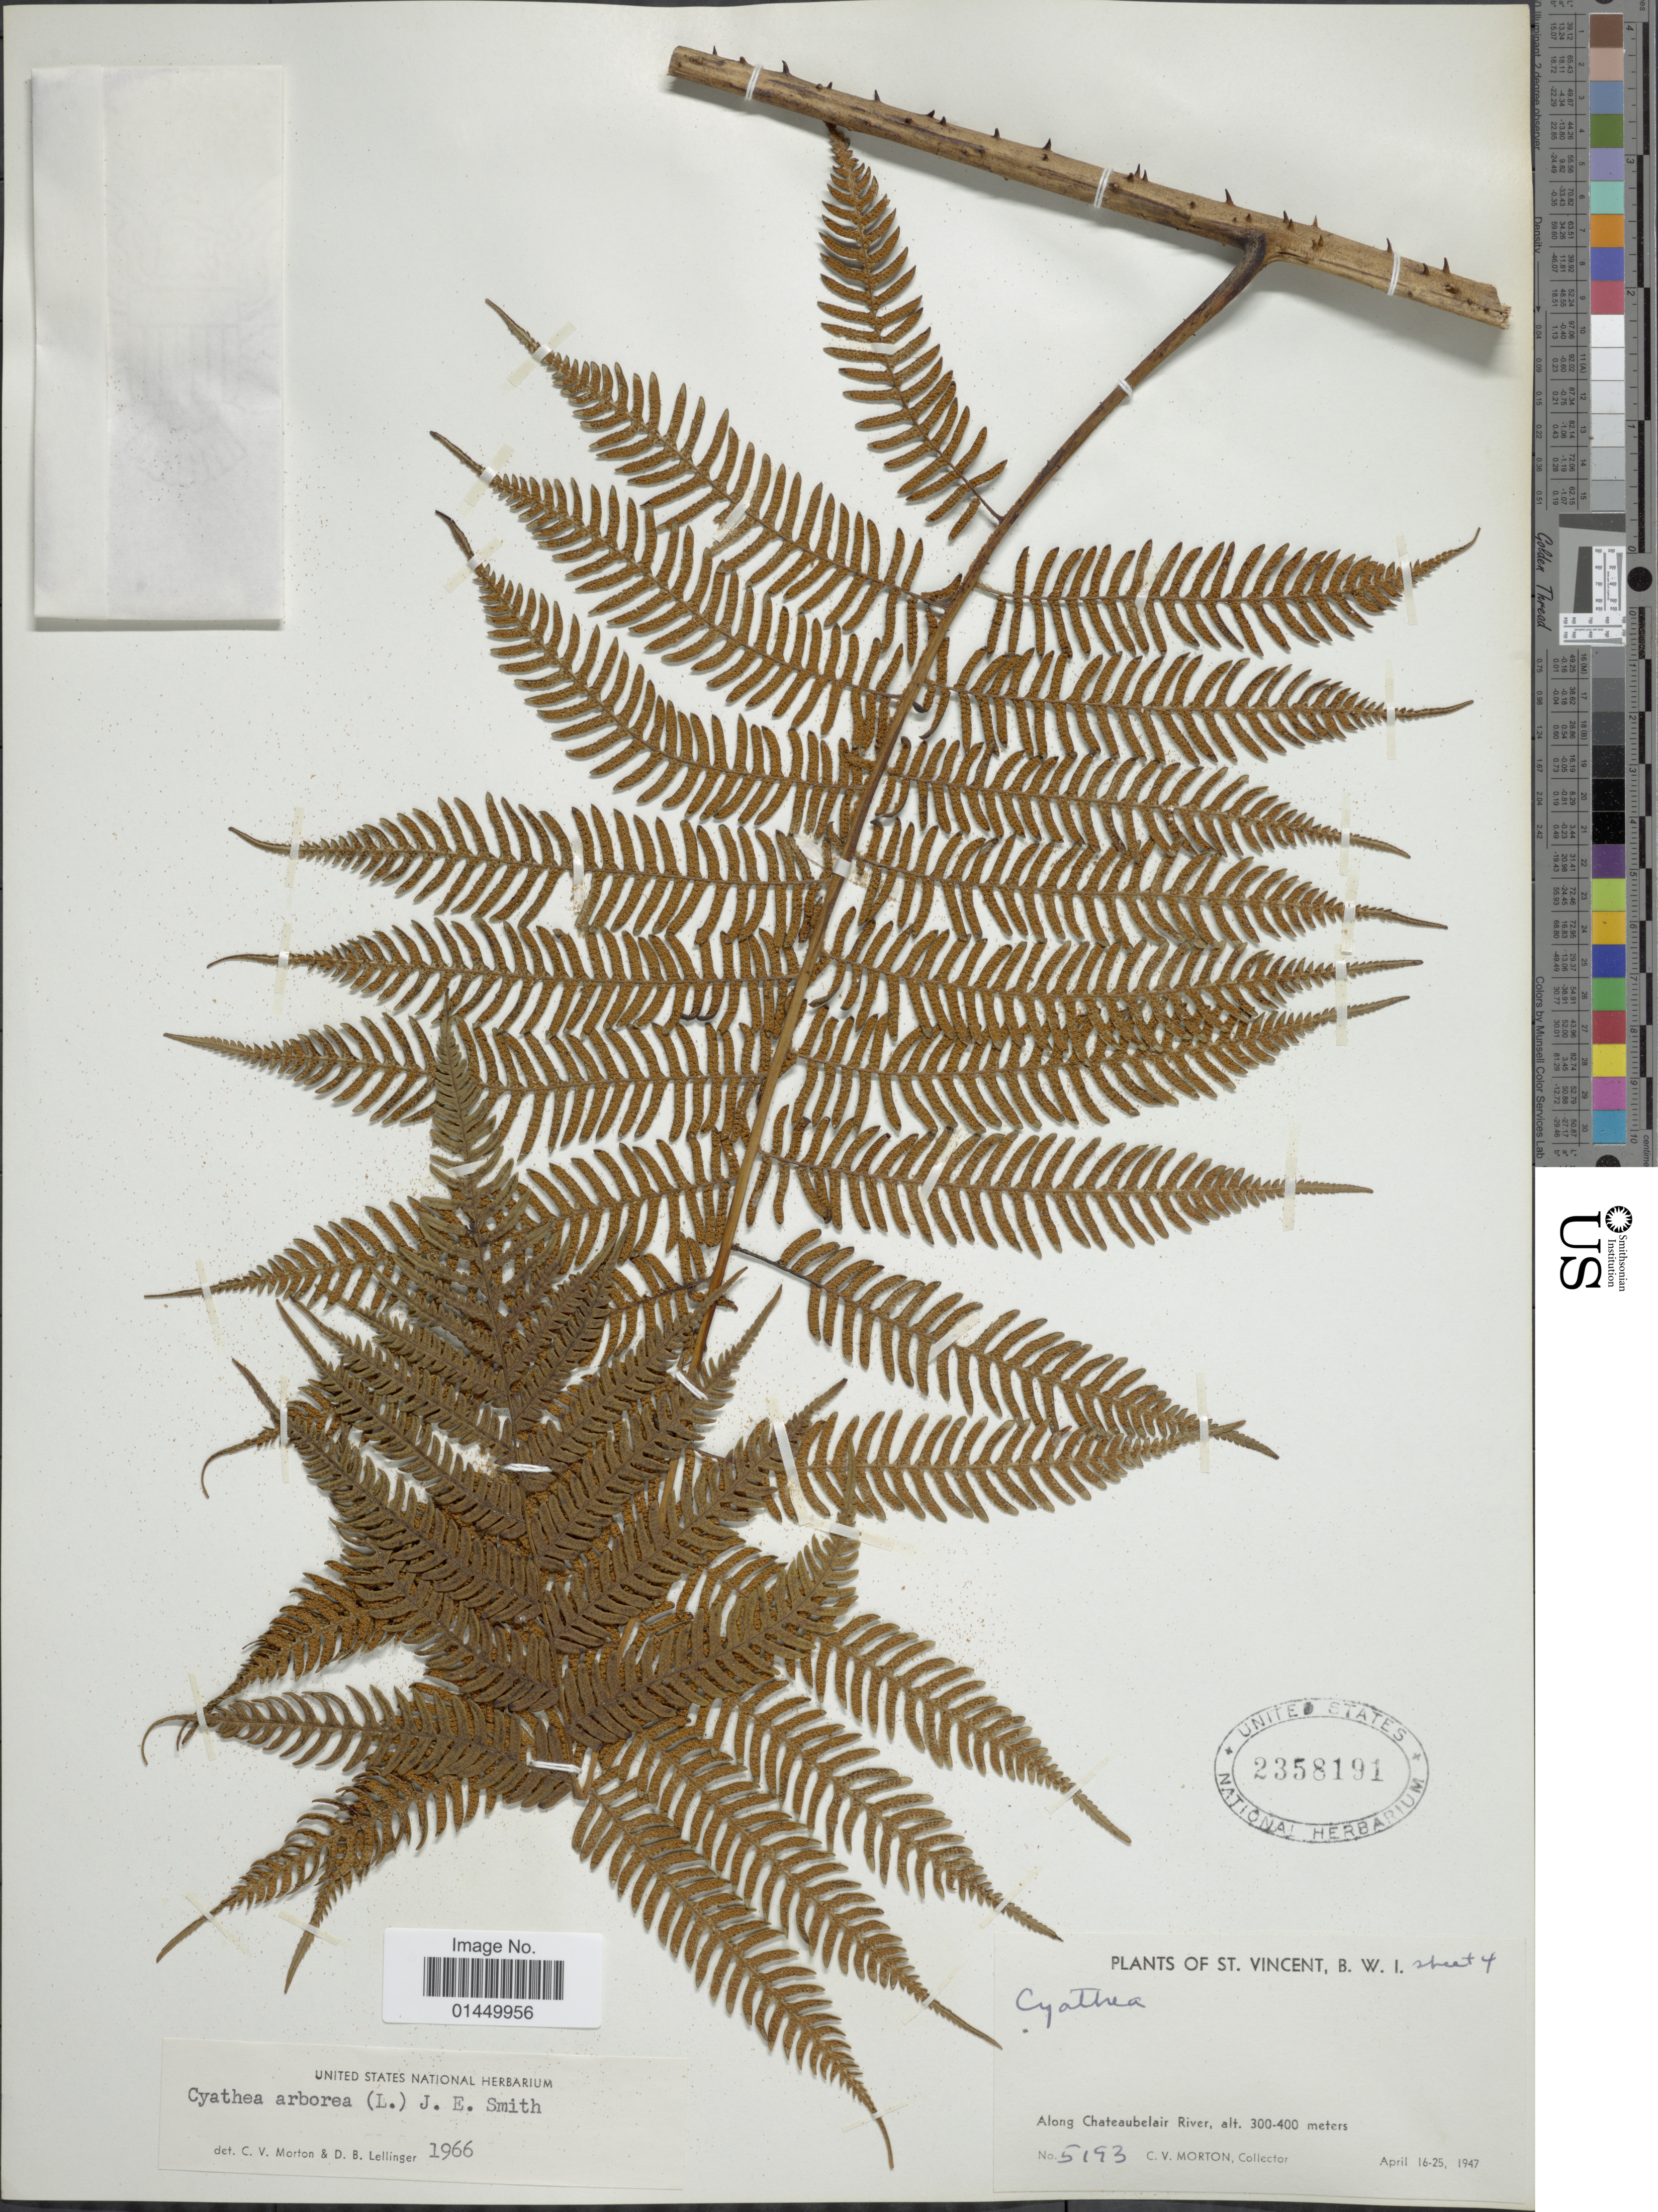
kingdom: Plantae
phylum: Tracheophyta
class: Polypodiopsida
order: Cyatheales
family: Cyatheaceae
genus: Cyathea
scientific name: Cyathea arborea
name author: (L.) Sm.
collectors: C. V. Morton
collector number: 5193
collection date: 1947-04-16/1947-04-25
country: St. Vincent - Grenadines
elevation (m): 300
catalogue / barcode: US 2358191